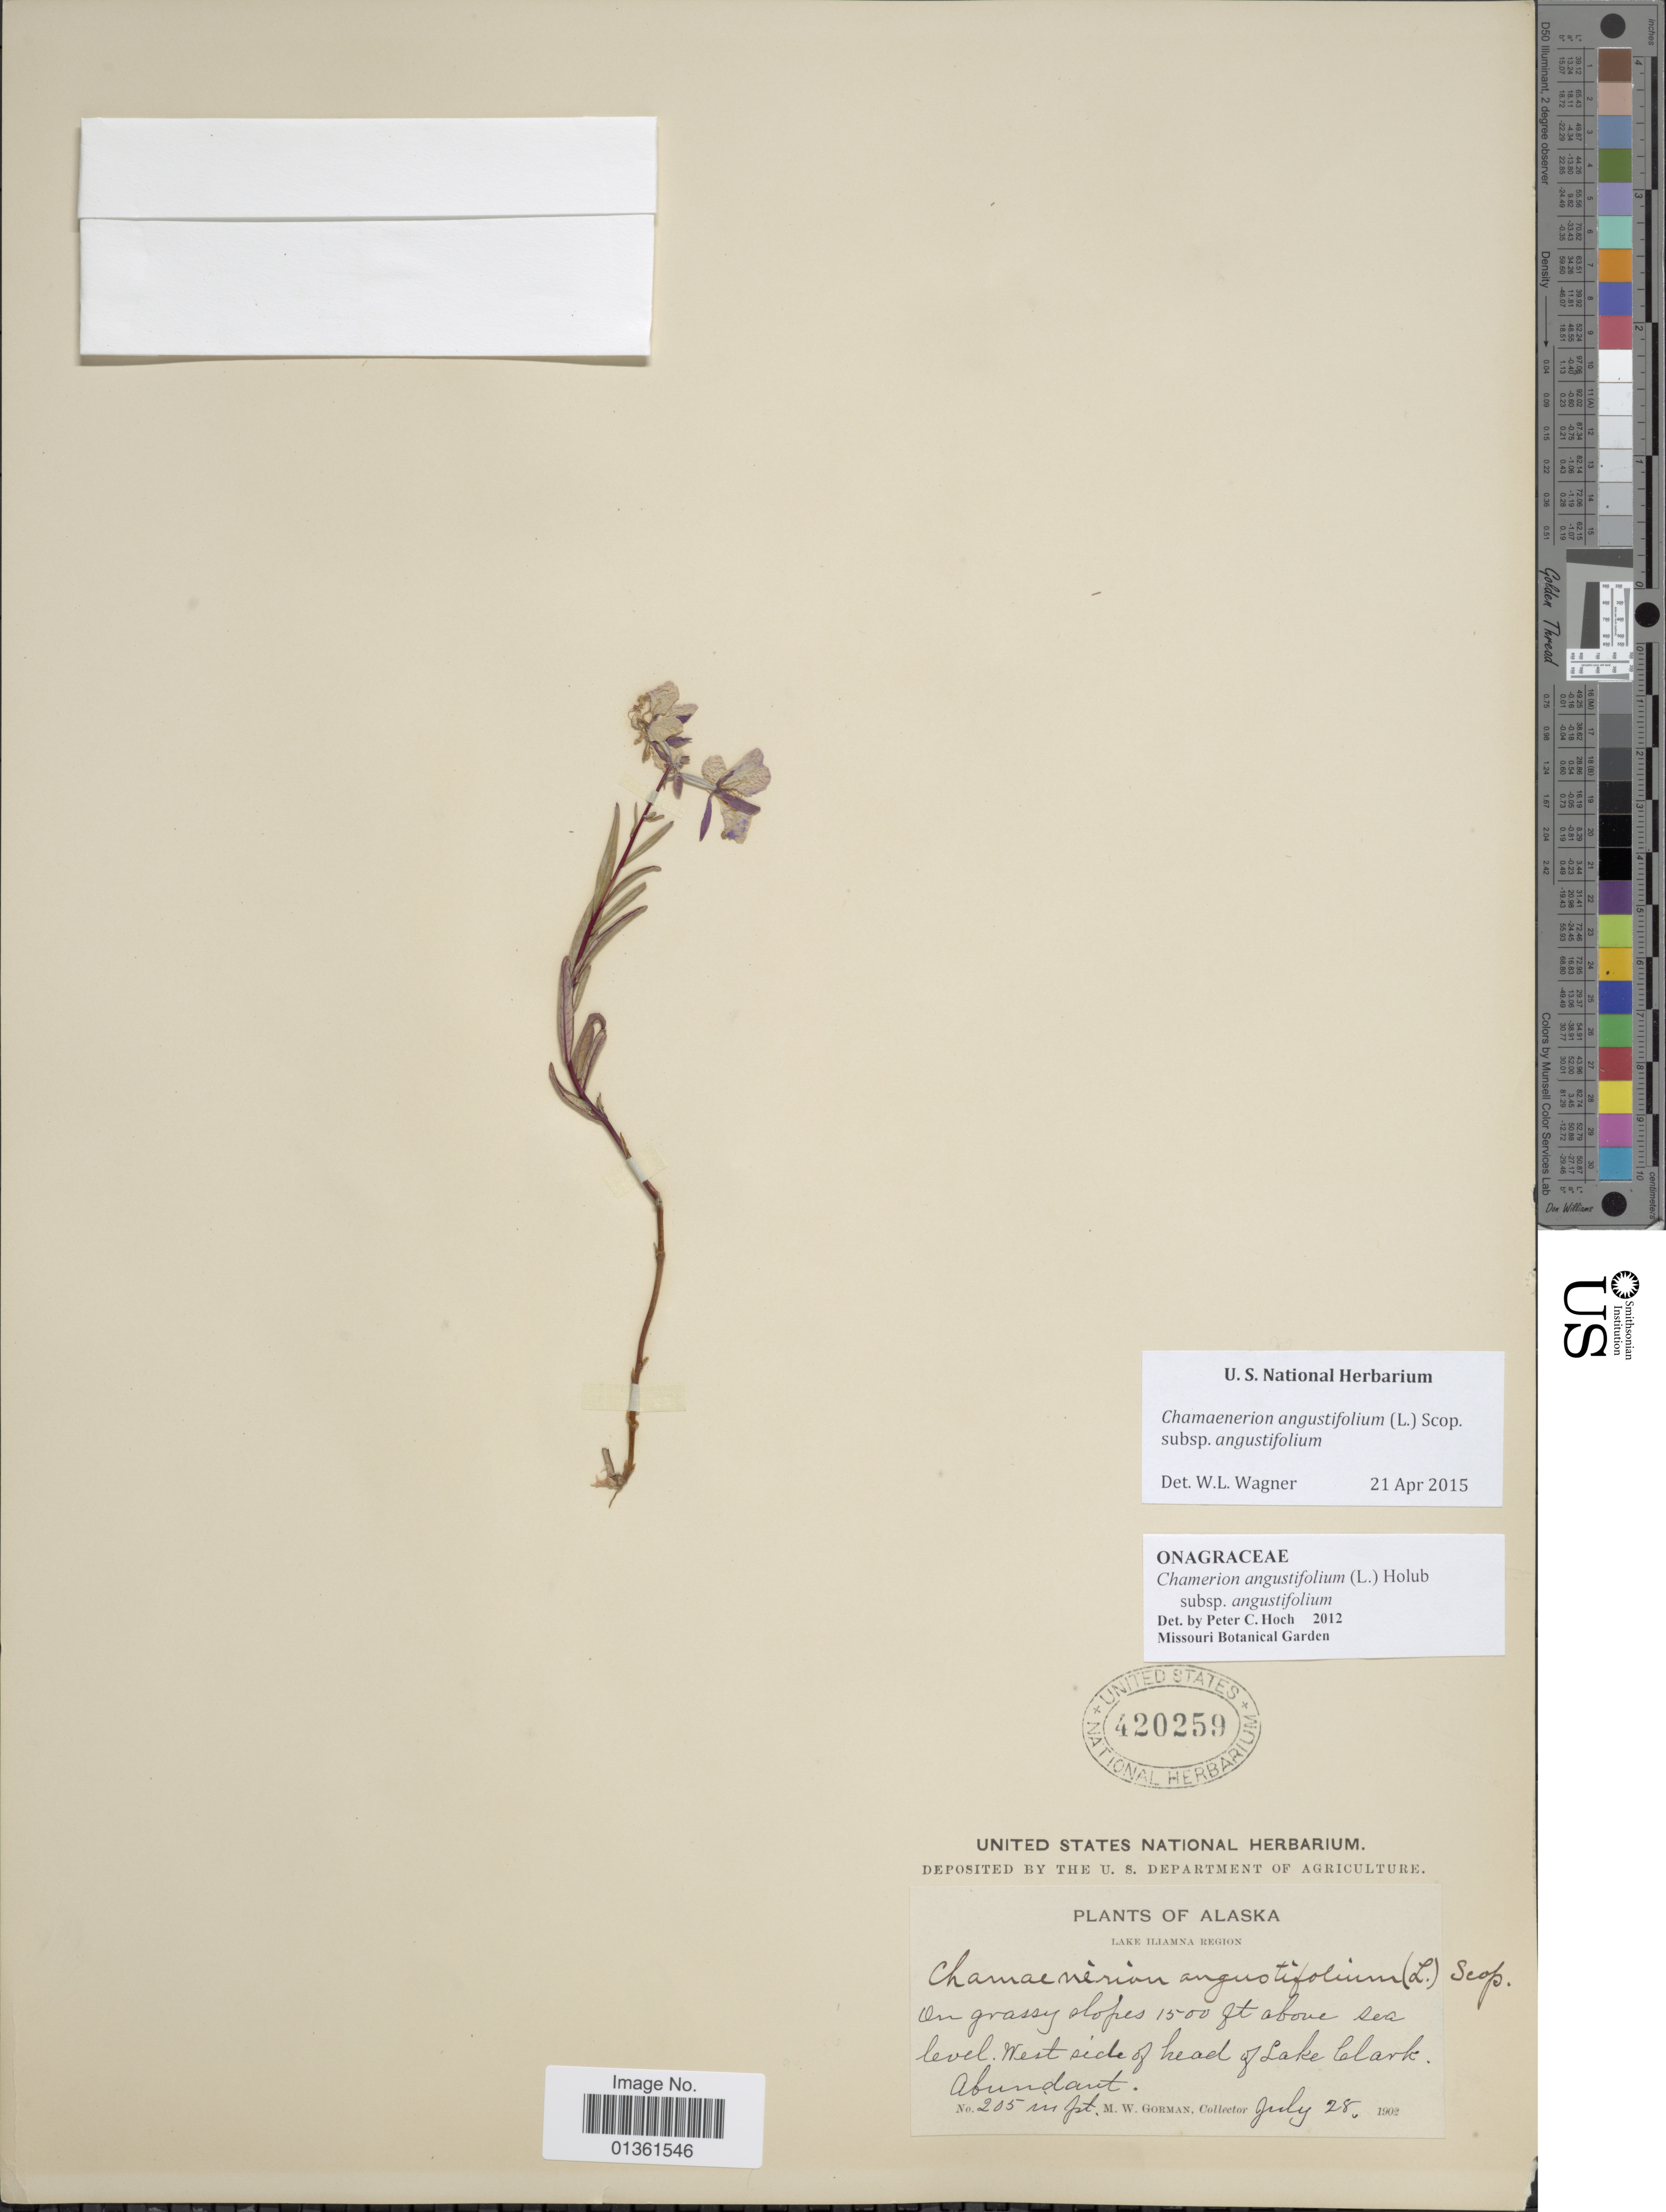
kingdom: Plantae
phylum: Tracheophyta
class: Magnoliopsida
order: Myrtales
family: Onagraceae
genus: Chamaenerion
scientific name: Chamaenerion angustifolium subsp. angustifolium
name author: (L.) Scop.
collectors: M. W. Gorman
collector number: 205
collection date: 1902-07-28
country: United States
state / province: Alaska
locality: Lake Iliamna Region. West side of head of Lake Clark.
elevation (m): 457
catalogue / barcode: US 420259